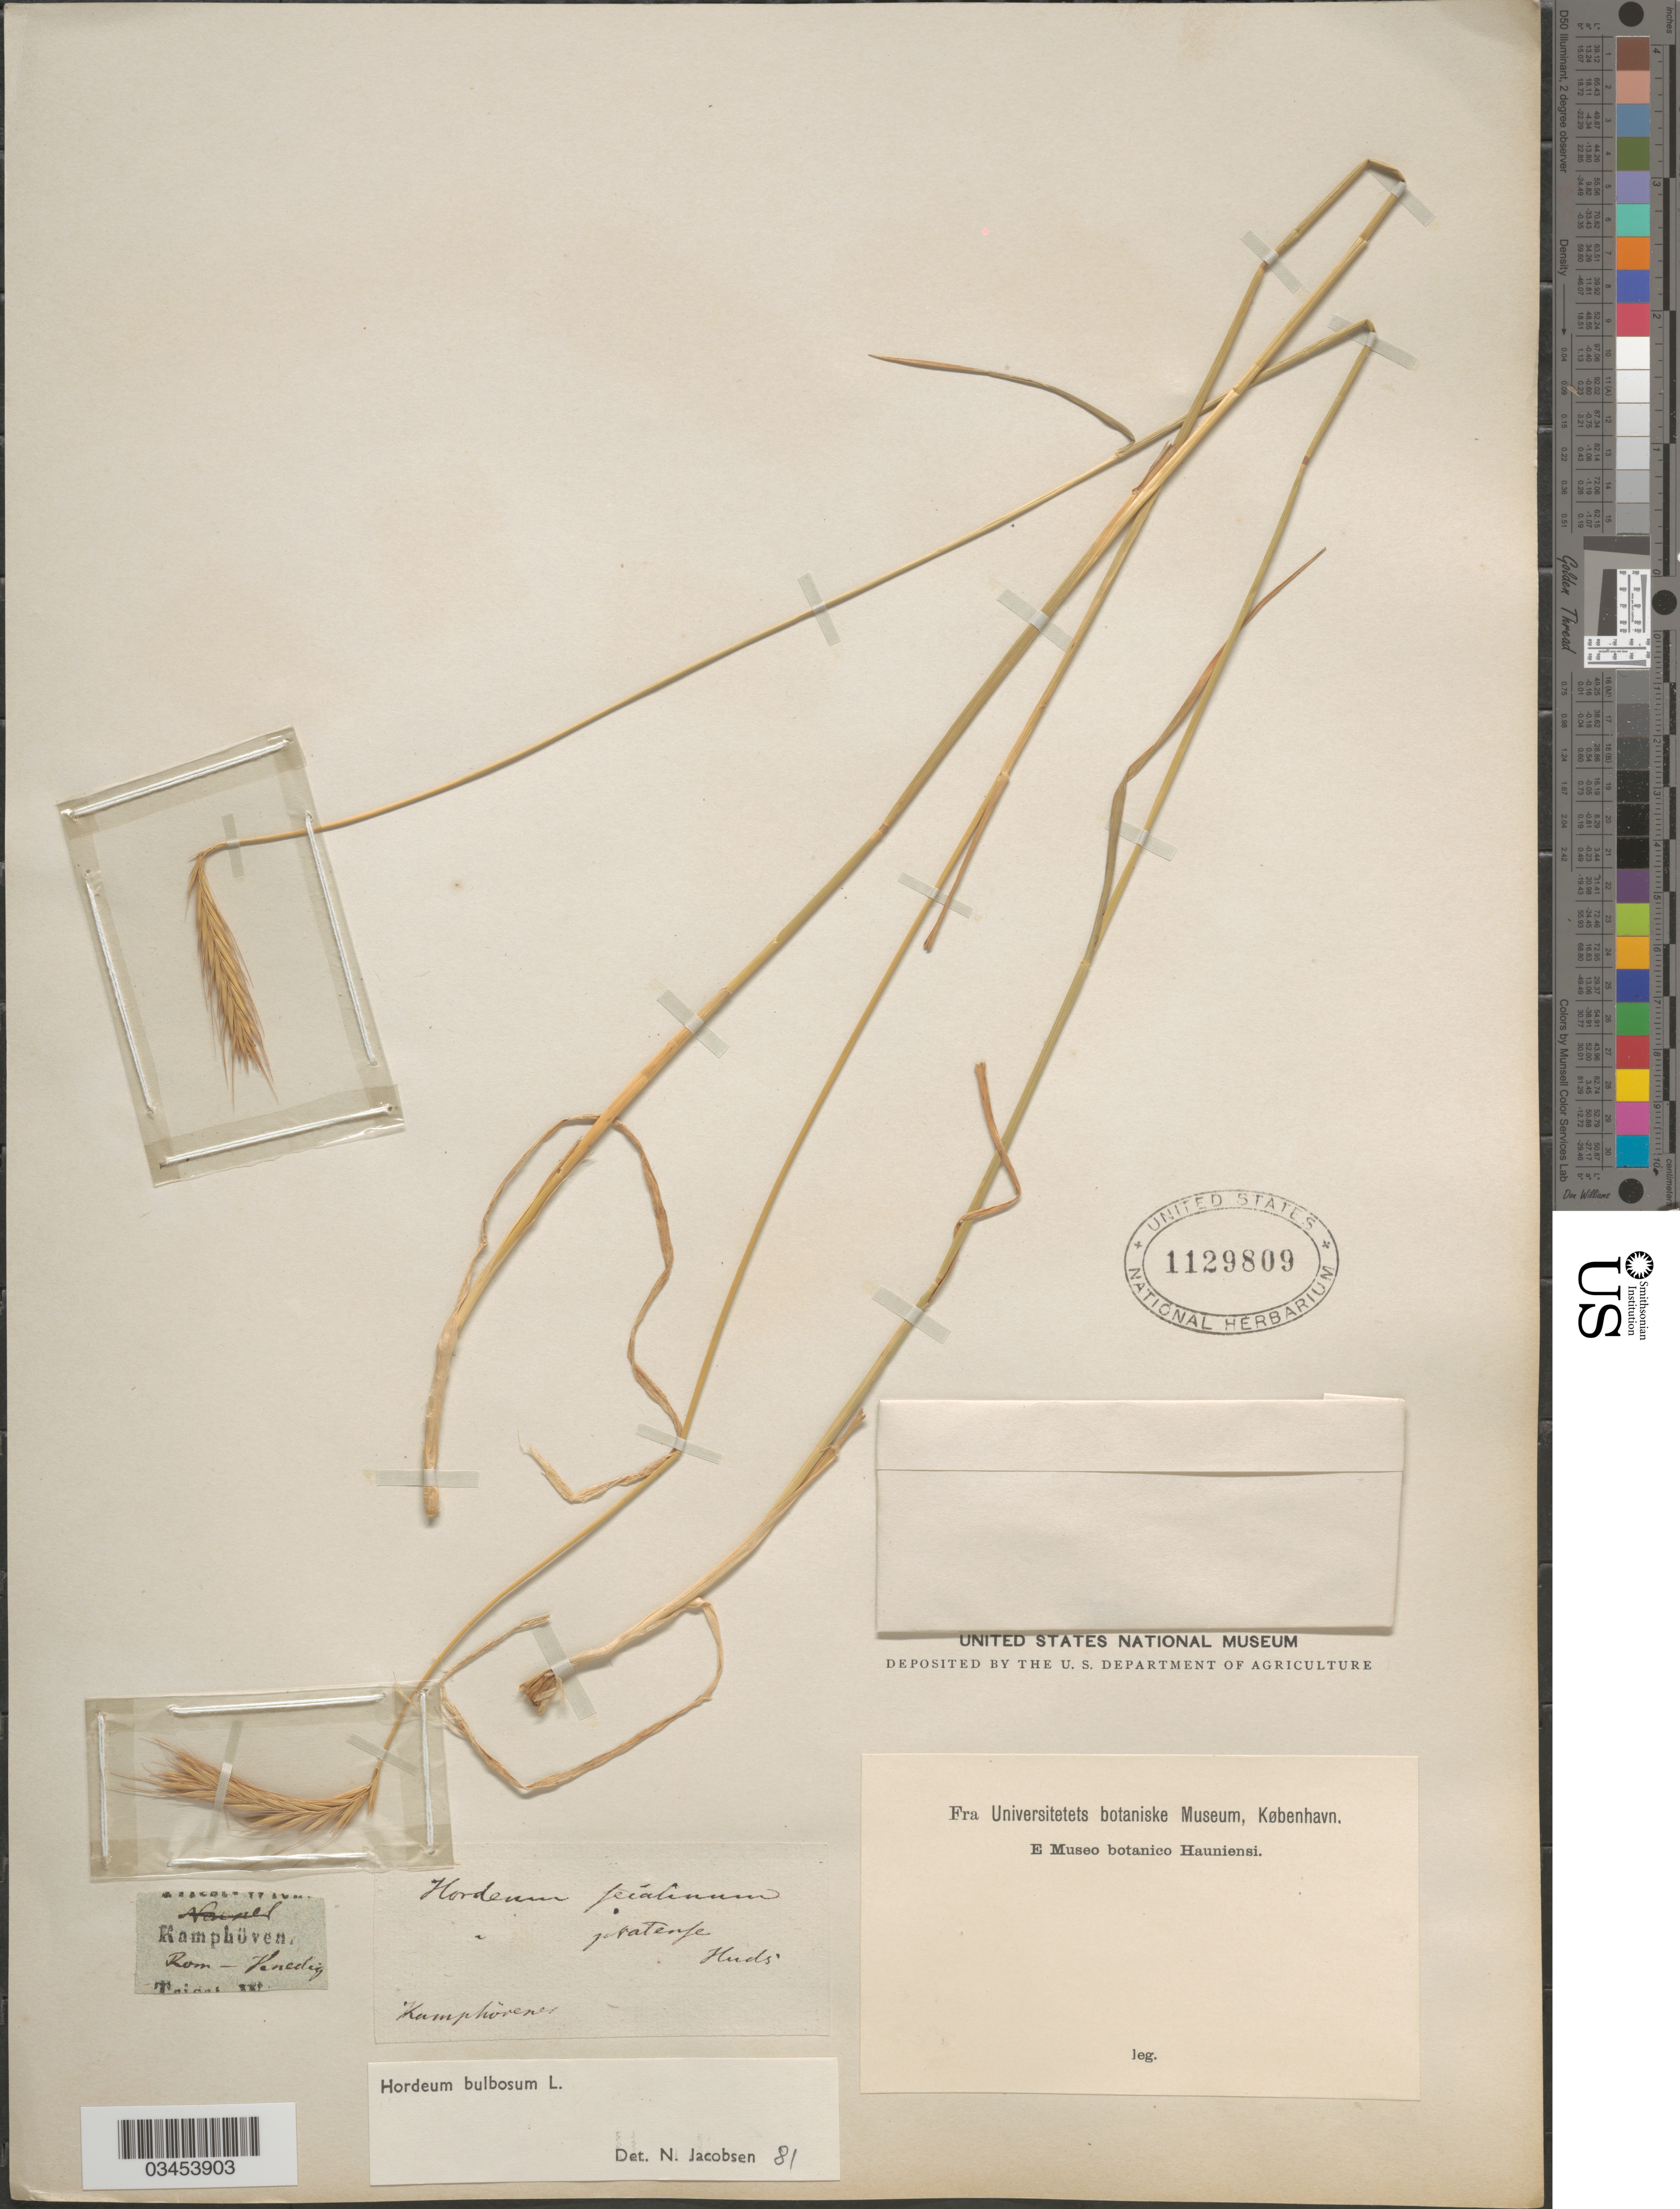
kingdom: Plantae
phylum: Tracheophyta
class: Liliopsida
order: Poales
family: Poaceae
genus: Hordeum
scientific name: Hordeum bulbosum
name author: L.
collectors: B. Kamphövener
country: Italy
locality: Rom- Venedig.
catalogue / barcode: US 1129809